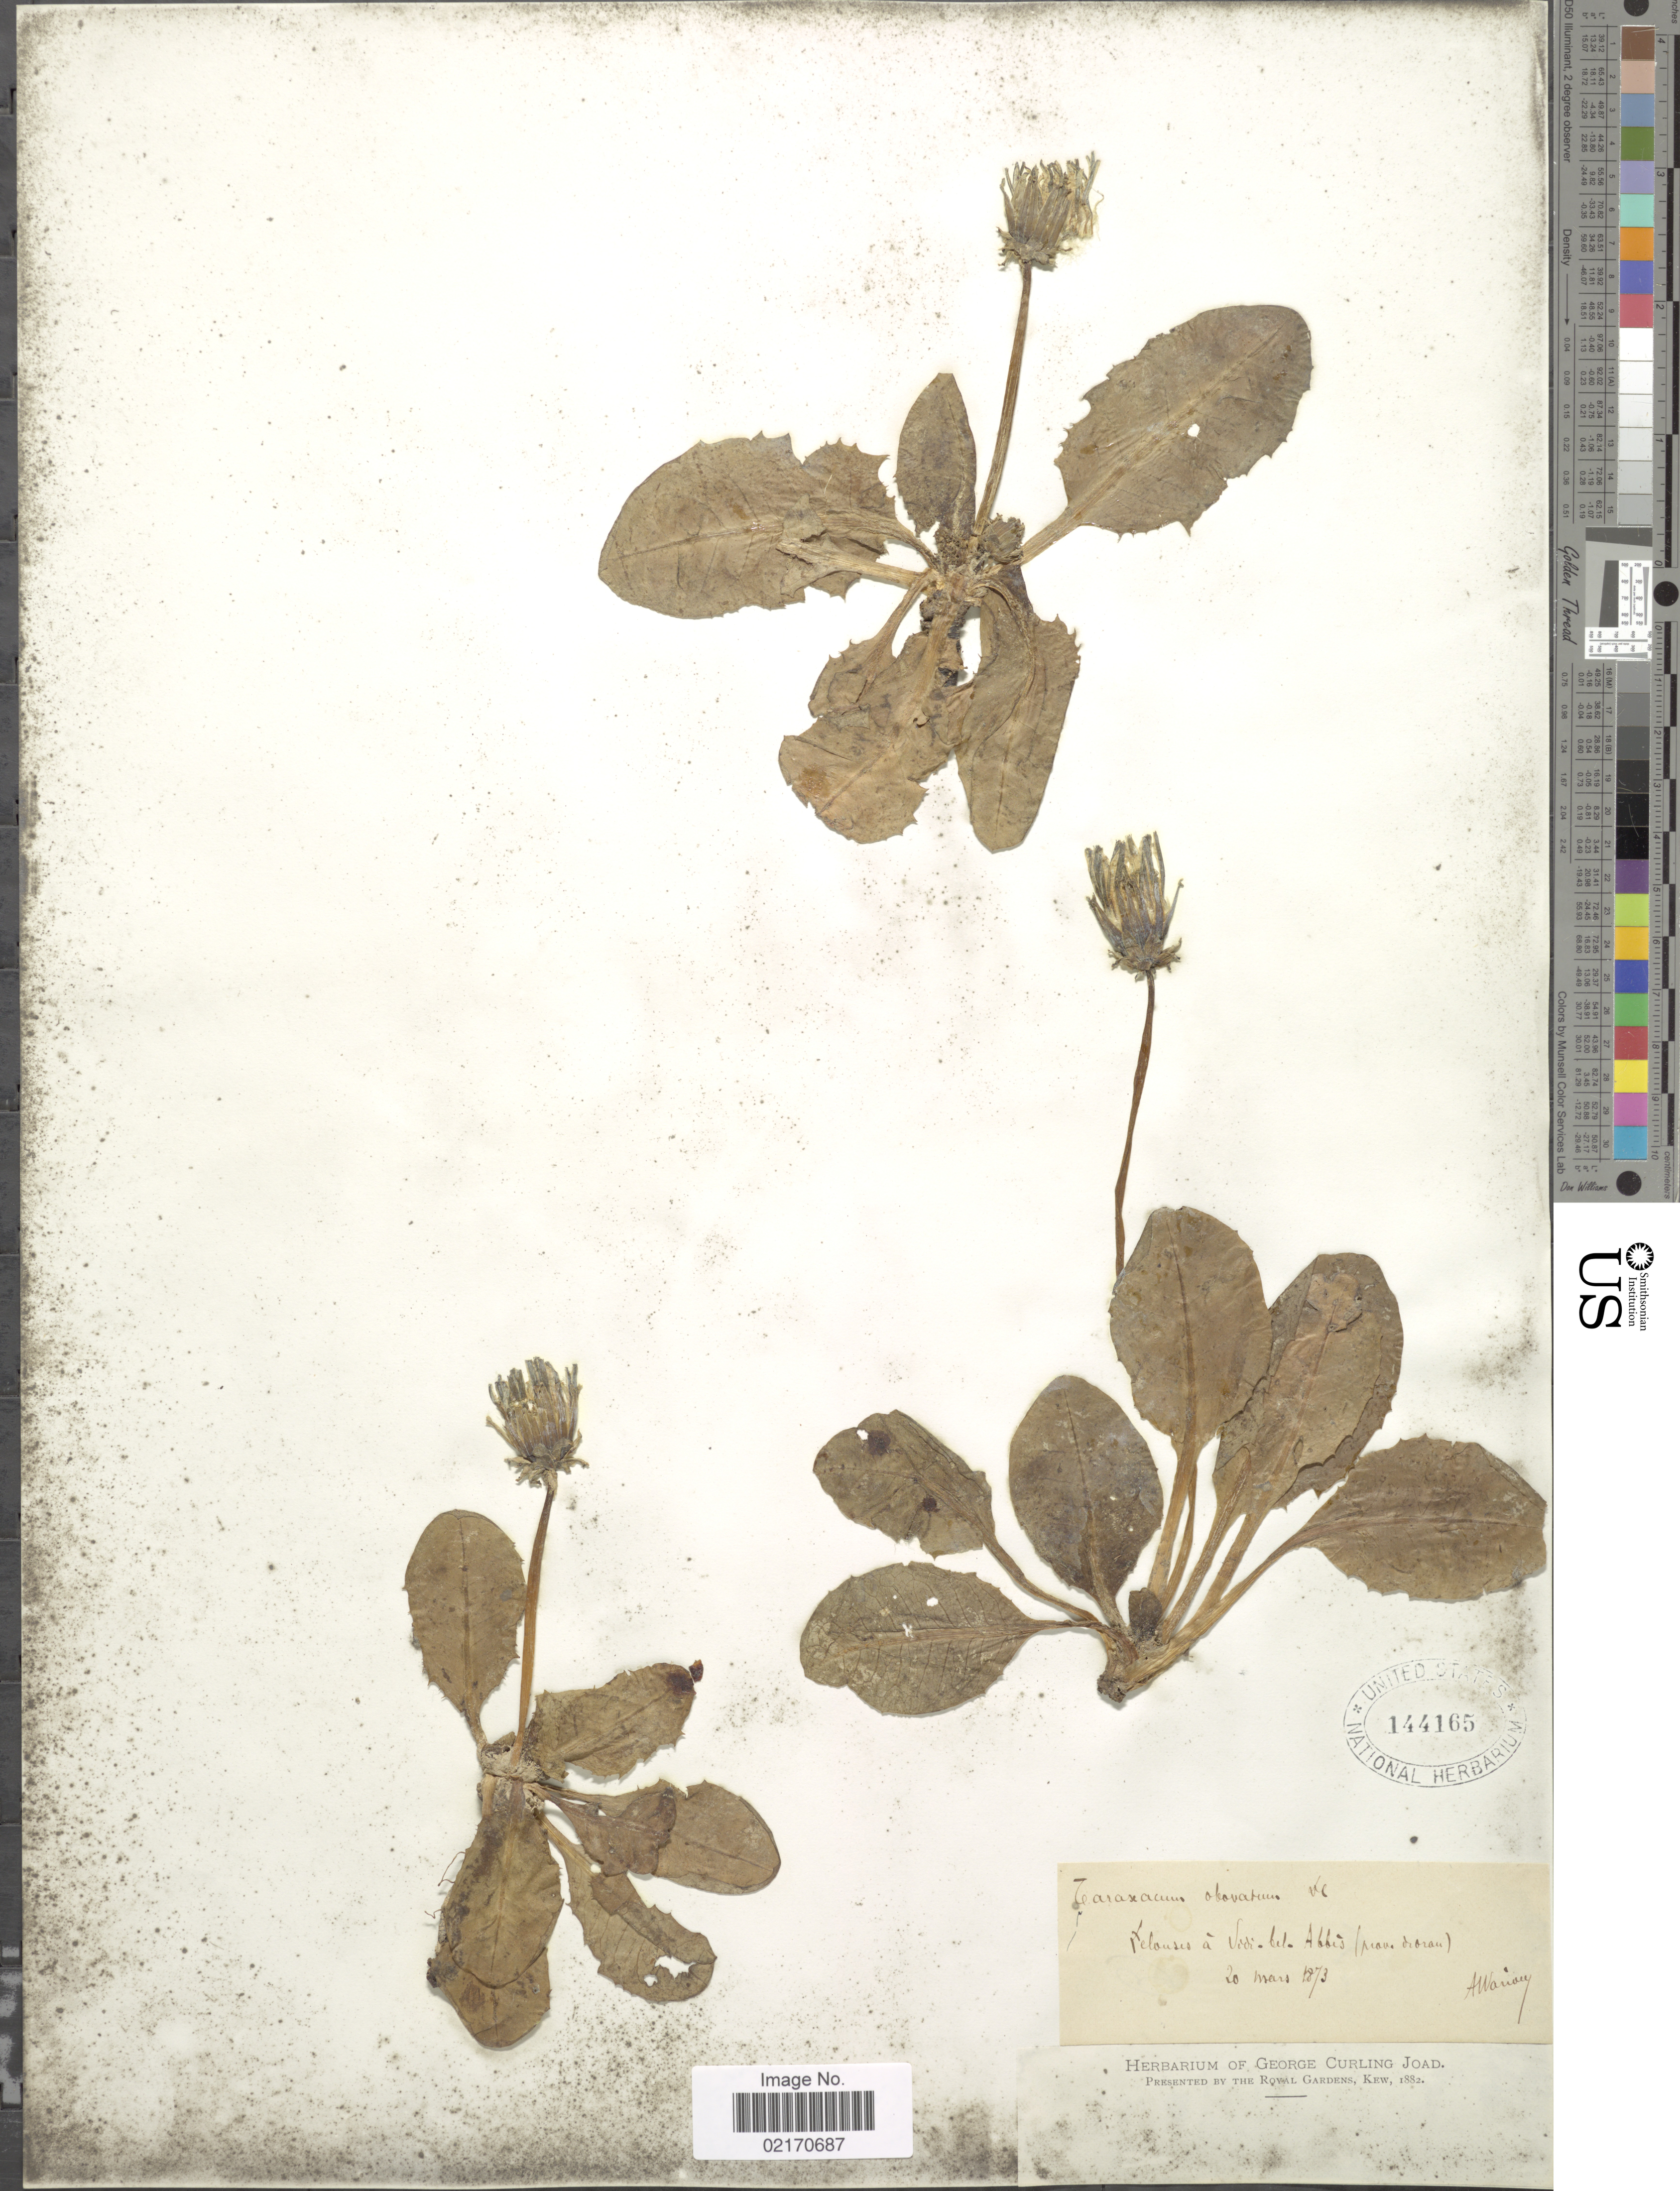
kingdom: Plantae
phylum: Tracheophyta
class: Magnoliopsida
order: Asterales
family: Asteraceae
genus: Taraxacum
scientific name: Taraxacum obovatum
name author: (Willd.) DC.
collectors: A. Warion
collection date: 1873-03-20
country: Algeria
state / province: Oran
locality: Pelouses a Vidi-bel. Abbis (prov. Di oran).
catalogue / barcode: US 144165